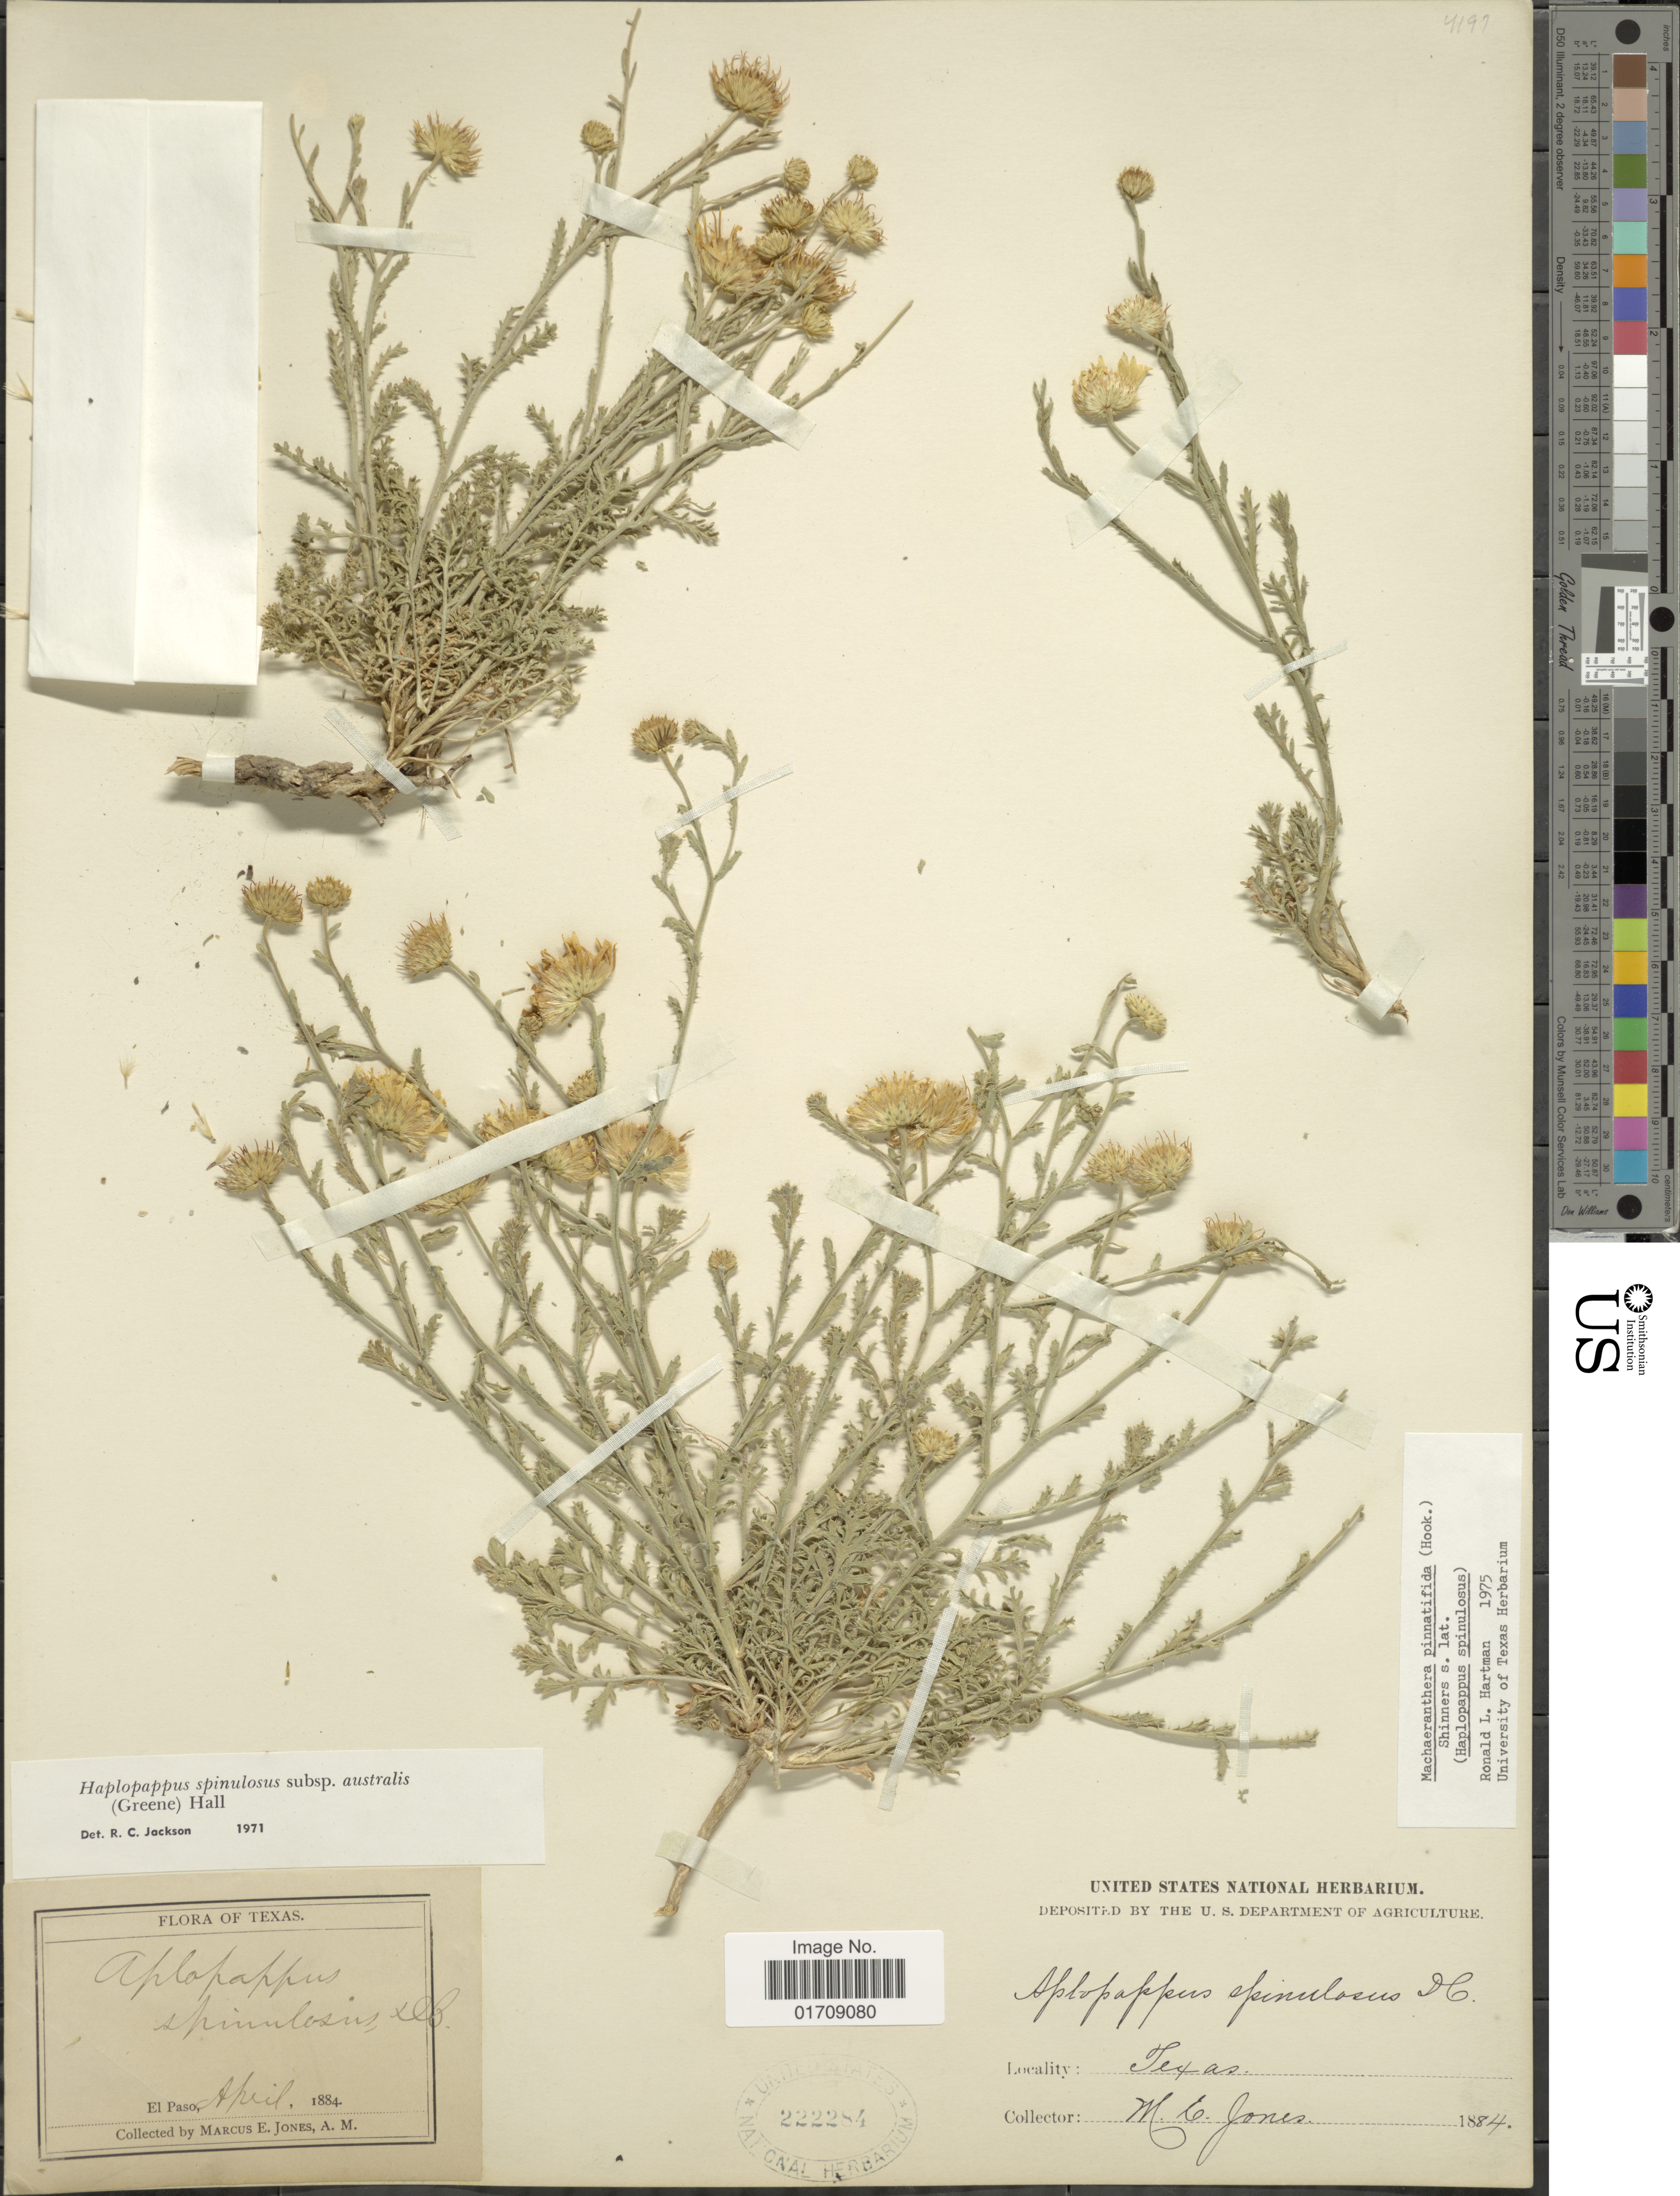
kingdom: Plantae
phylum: Tracheophyta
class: Magnoliopsida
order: Asterales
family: Asteraceae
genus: Machaeranthera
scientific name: Machaeranthera pinnatifida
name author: (Hook.) Shinners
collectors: M. E. Jones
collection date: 1884-04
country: United States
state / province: Texas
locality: El Paso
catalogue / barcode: US 222284